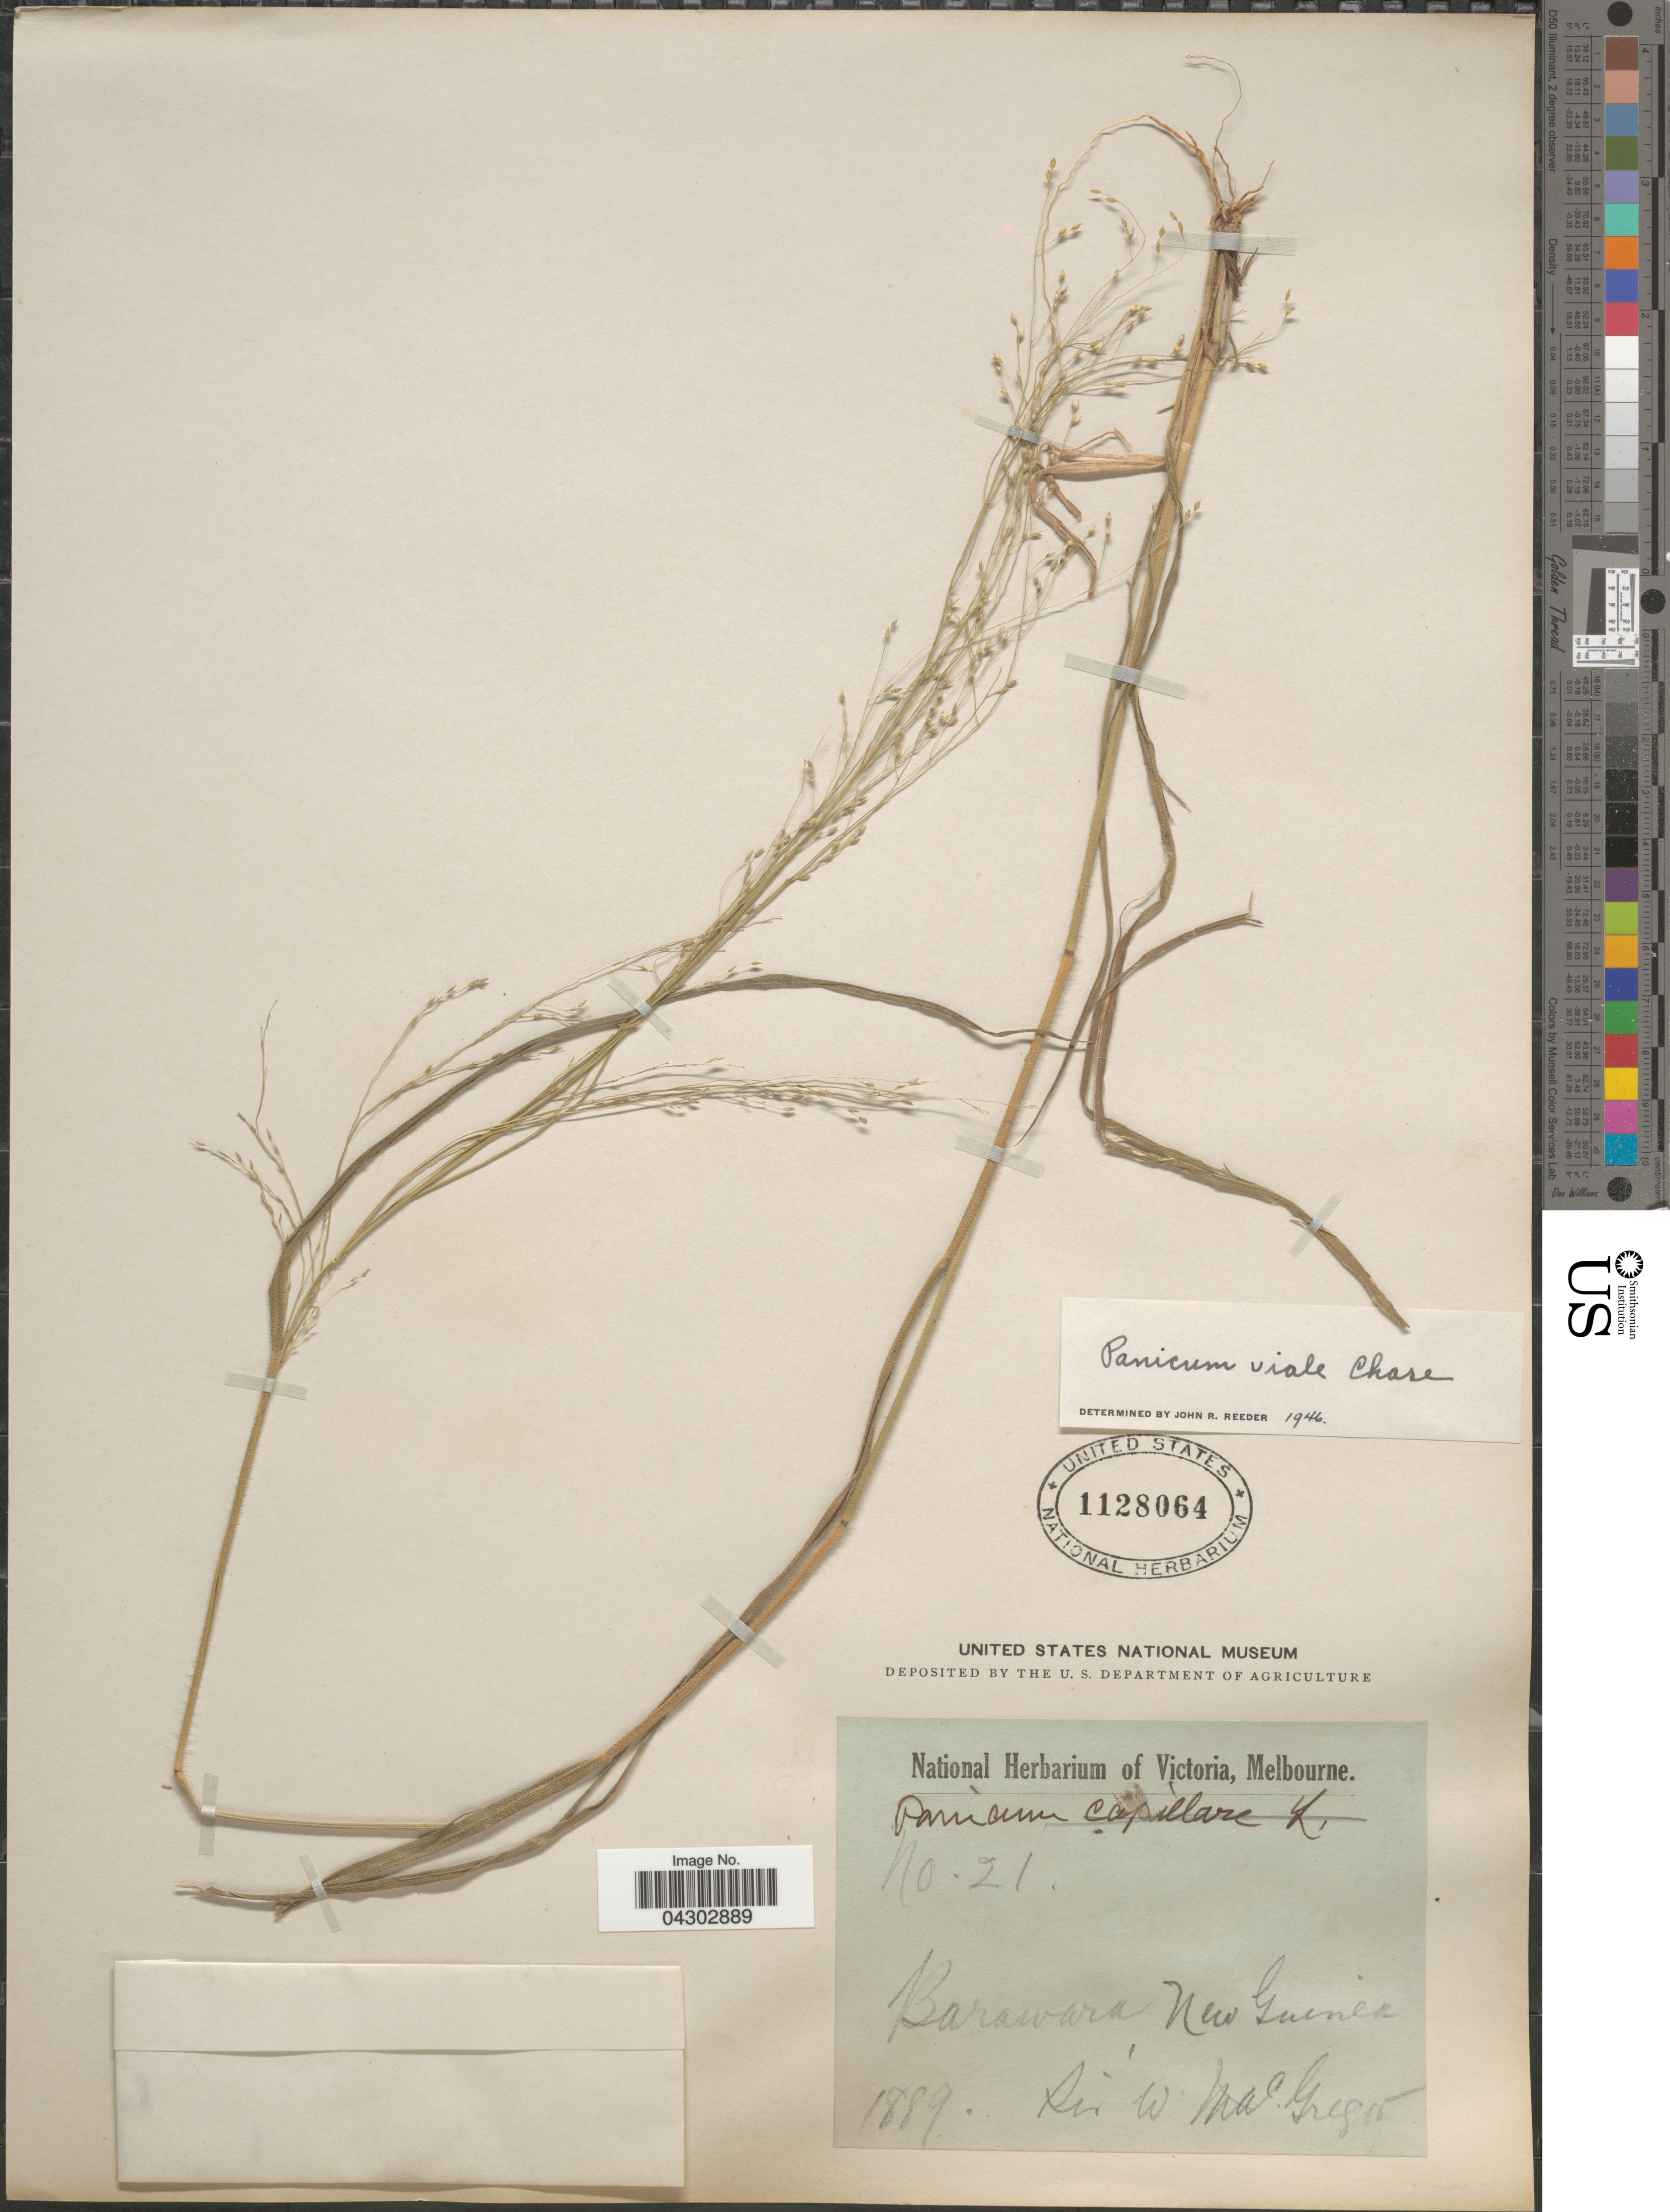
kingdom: Plantae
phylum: Tracheophyta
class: Liliopsida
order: Poales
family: Poaceae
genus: Panicum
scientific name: Panicum effusum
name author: R. Br.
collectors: W. Macgregor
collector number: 21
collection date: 1889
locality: Barawara, New Guinea.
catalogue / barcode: US 1128064